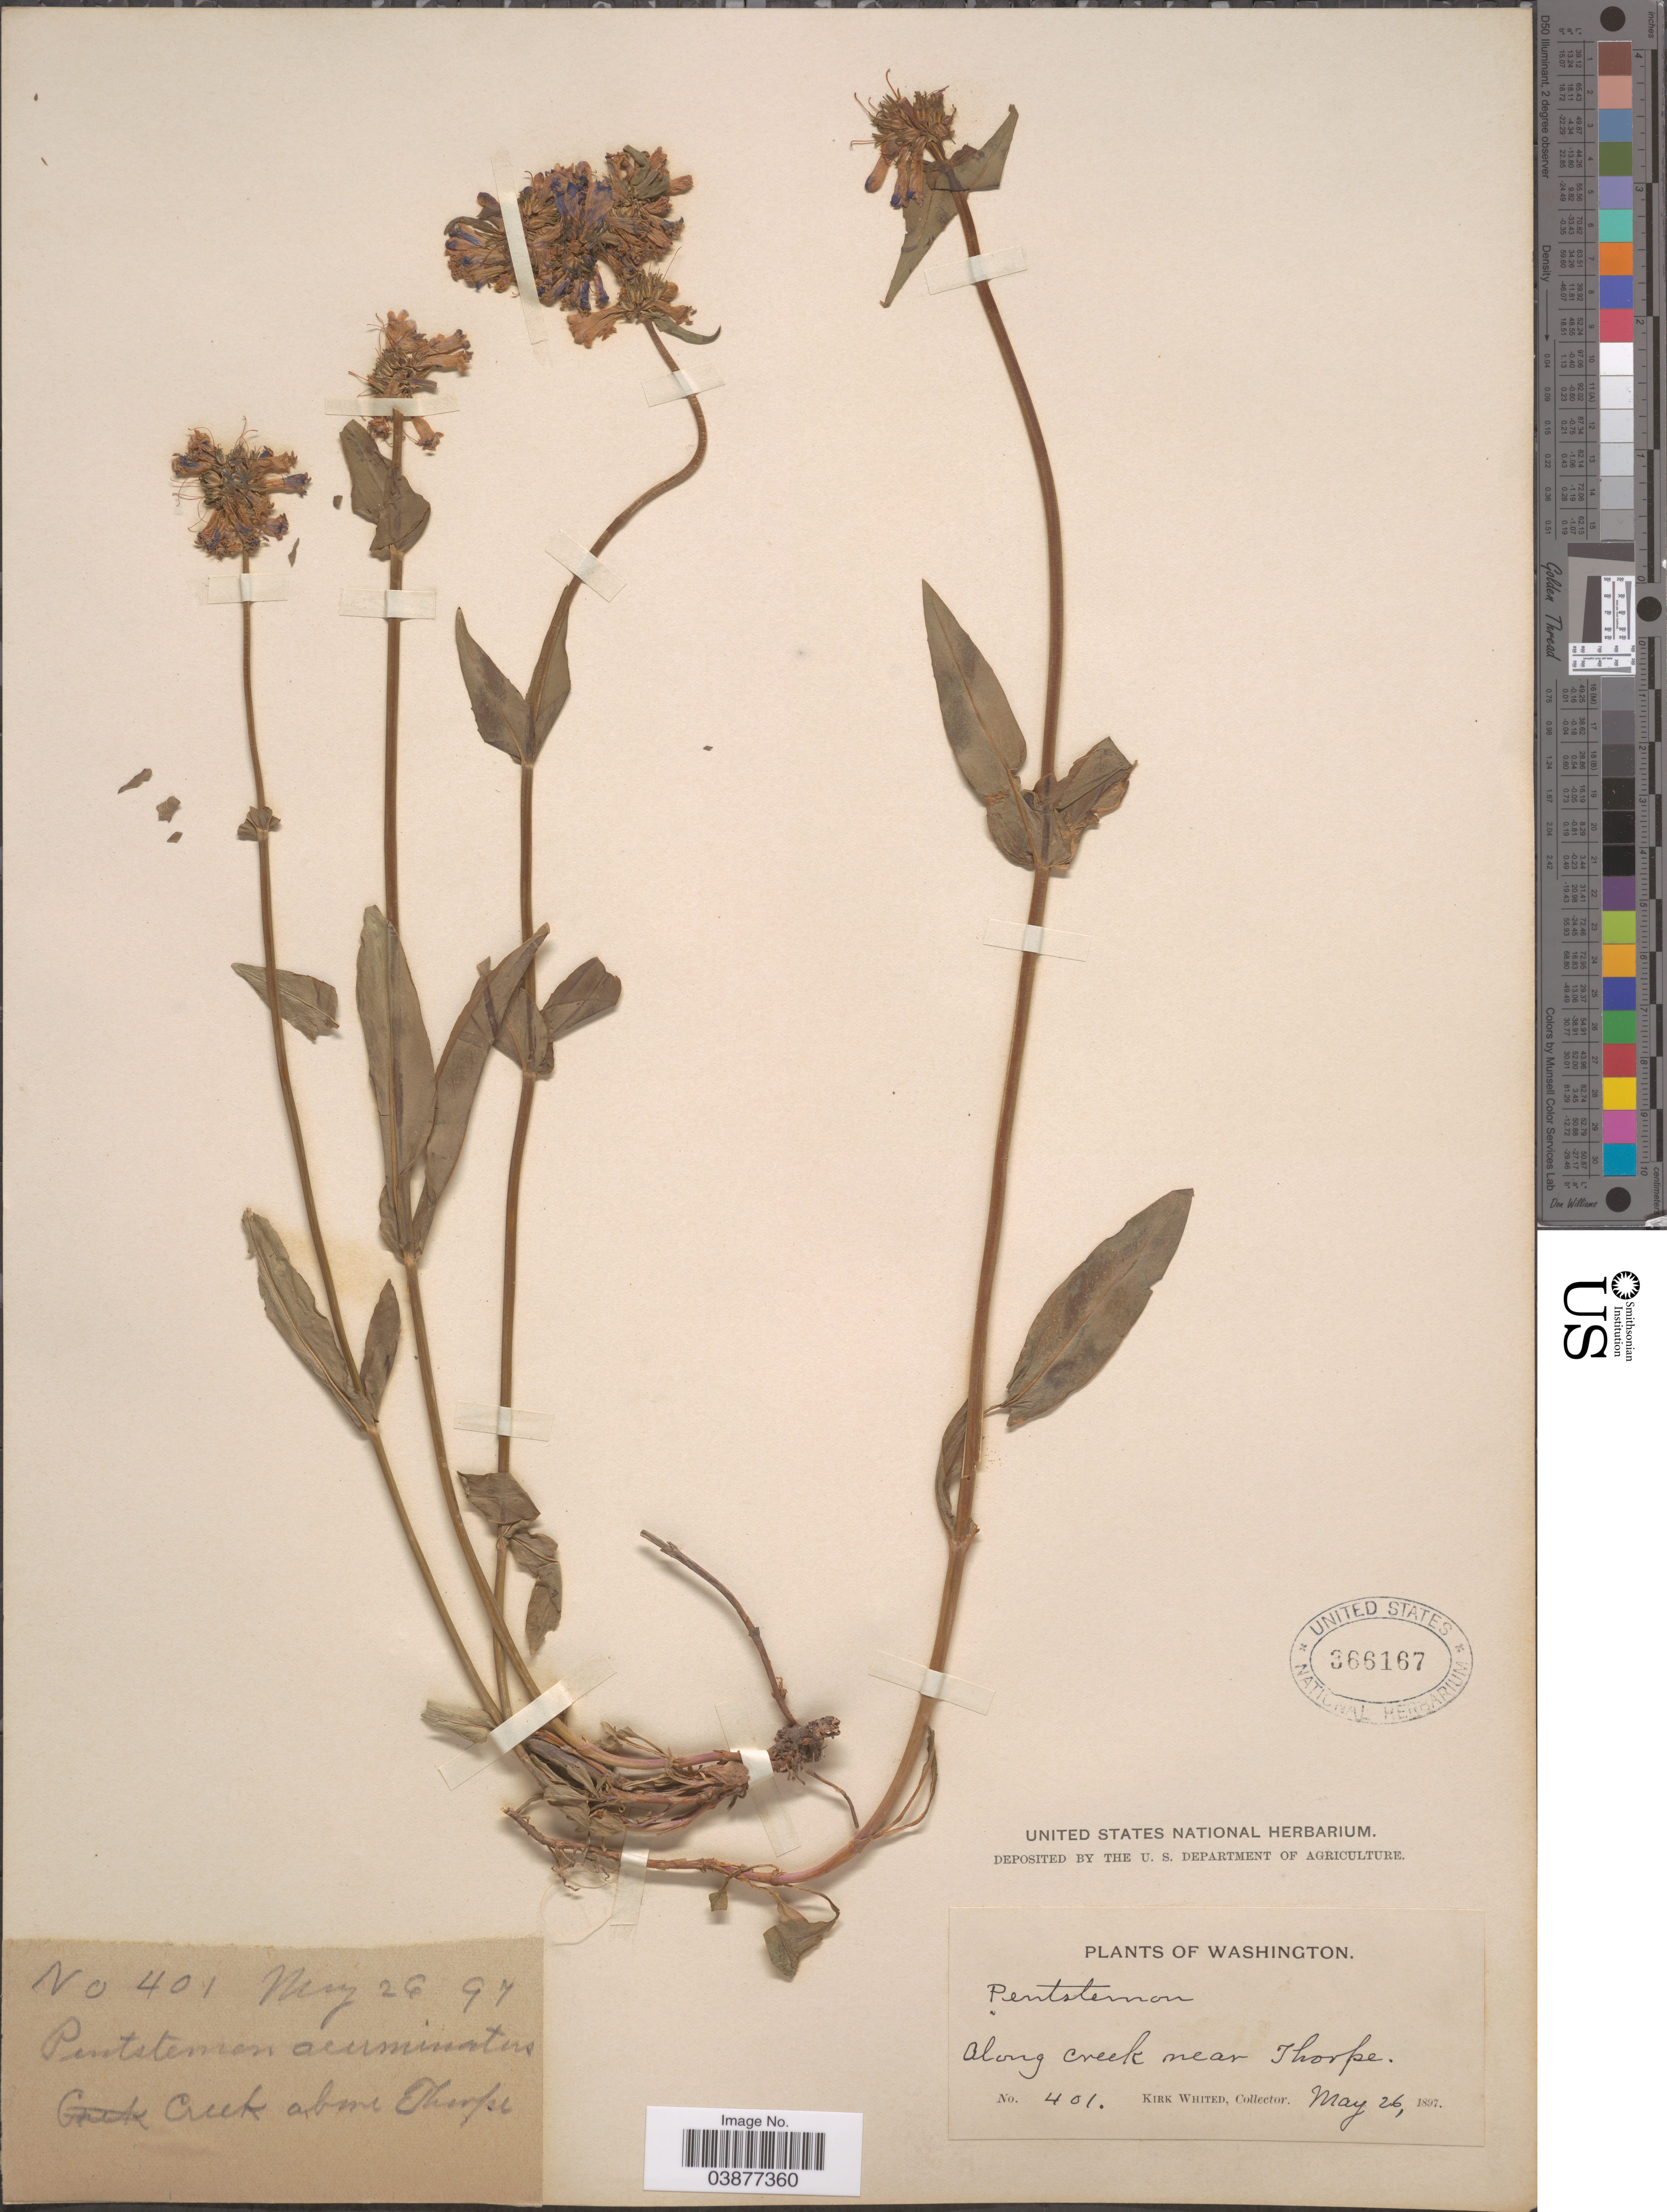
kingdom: Plantae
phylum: Tracheophyta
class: Magnoliopsida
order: Lamiales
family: Plantaginaceae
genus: Penstemon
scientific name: Penstemon productus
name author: Greene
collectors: K. Whited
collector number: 401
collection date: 1897-05-26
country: United States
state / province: Washington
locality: Along creek near Thorpe.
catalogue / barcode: US 366167